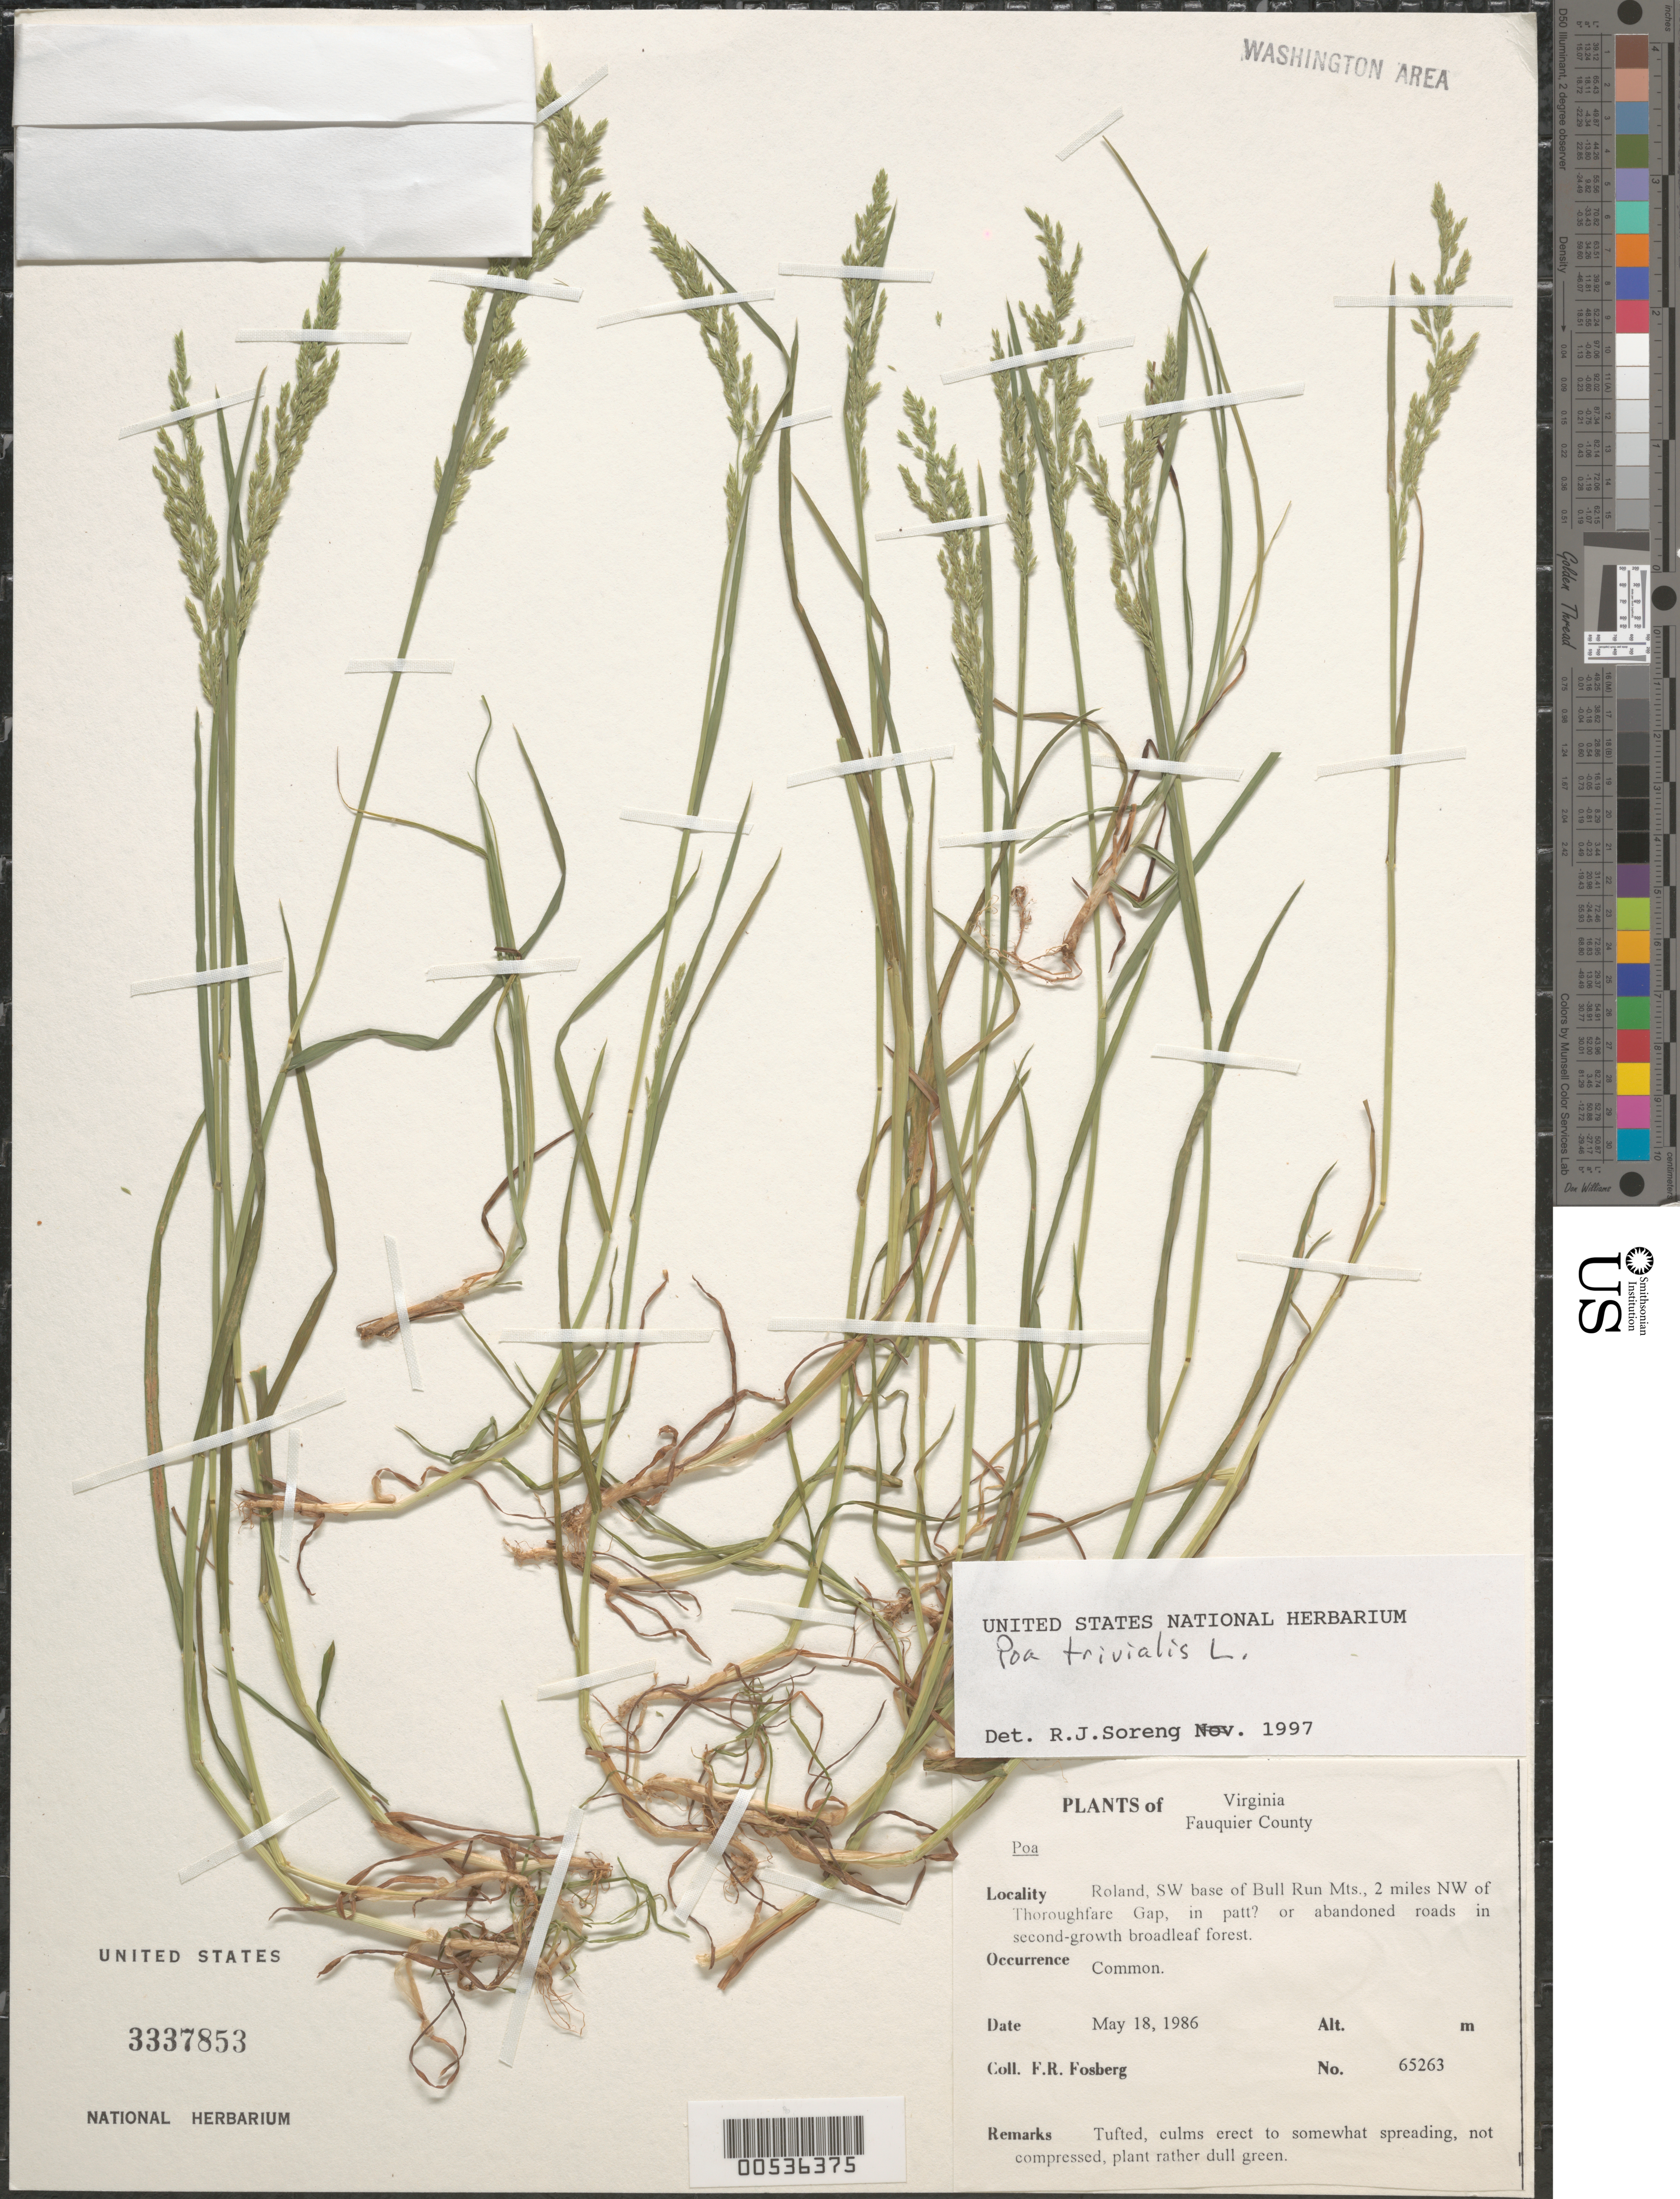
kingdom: Plantae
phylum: Tracheophyta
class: Liliopsida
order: Poales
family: Poaceae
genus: Poa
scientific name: Poa trivialis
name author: L.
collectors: F. R. Fosberg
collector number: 65263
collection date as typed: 18 May 1986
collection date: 1986-05-18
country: United States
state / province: Virginia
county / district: Fauquier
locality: Roland, SW base of Bull Run Mts., 2 Mi NW of Thorofare Gap Bull Run Mts.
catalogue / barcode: US 3337853